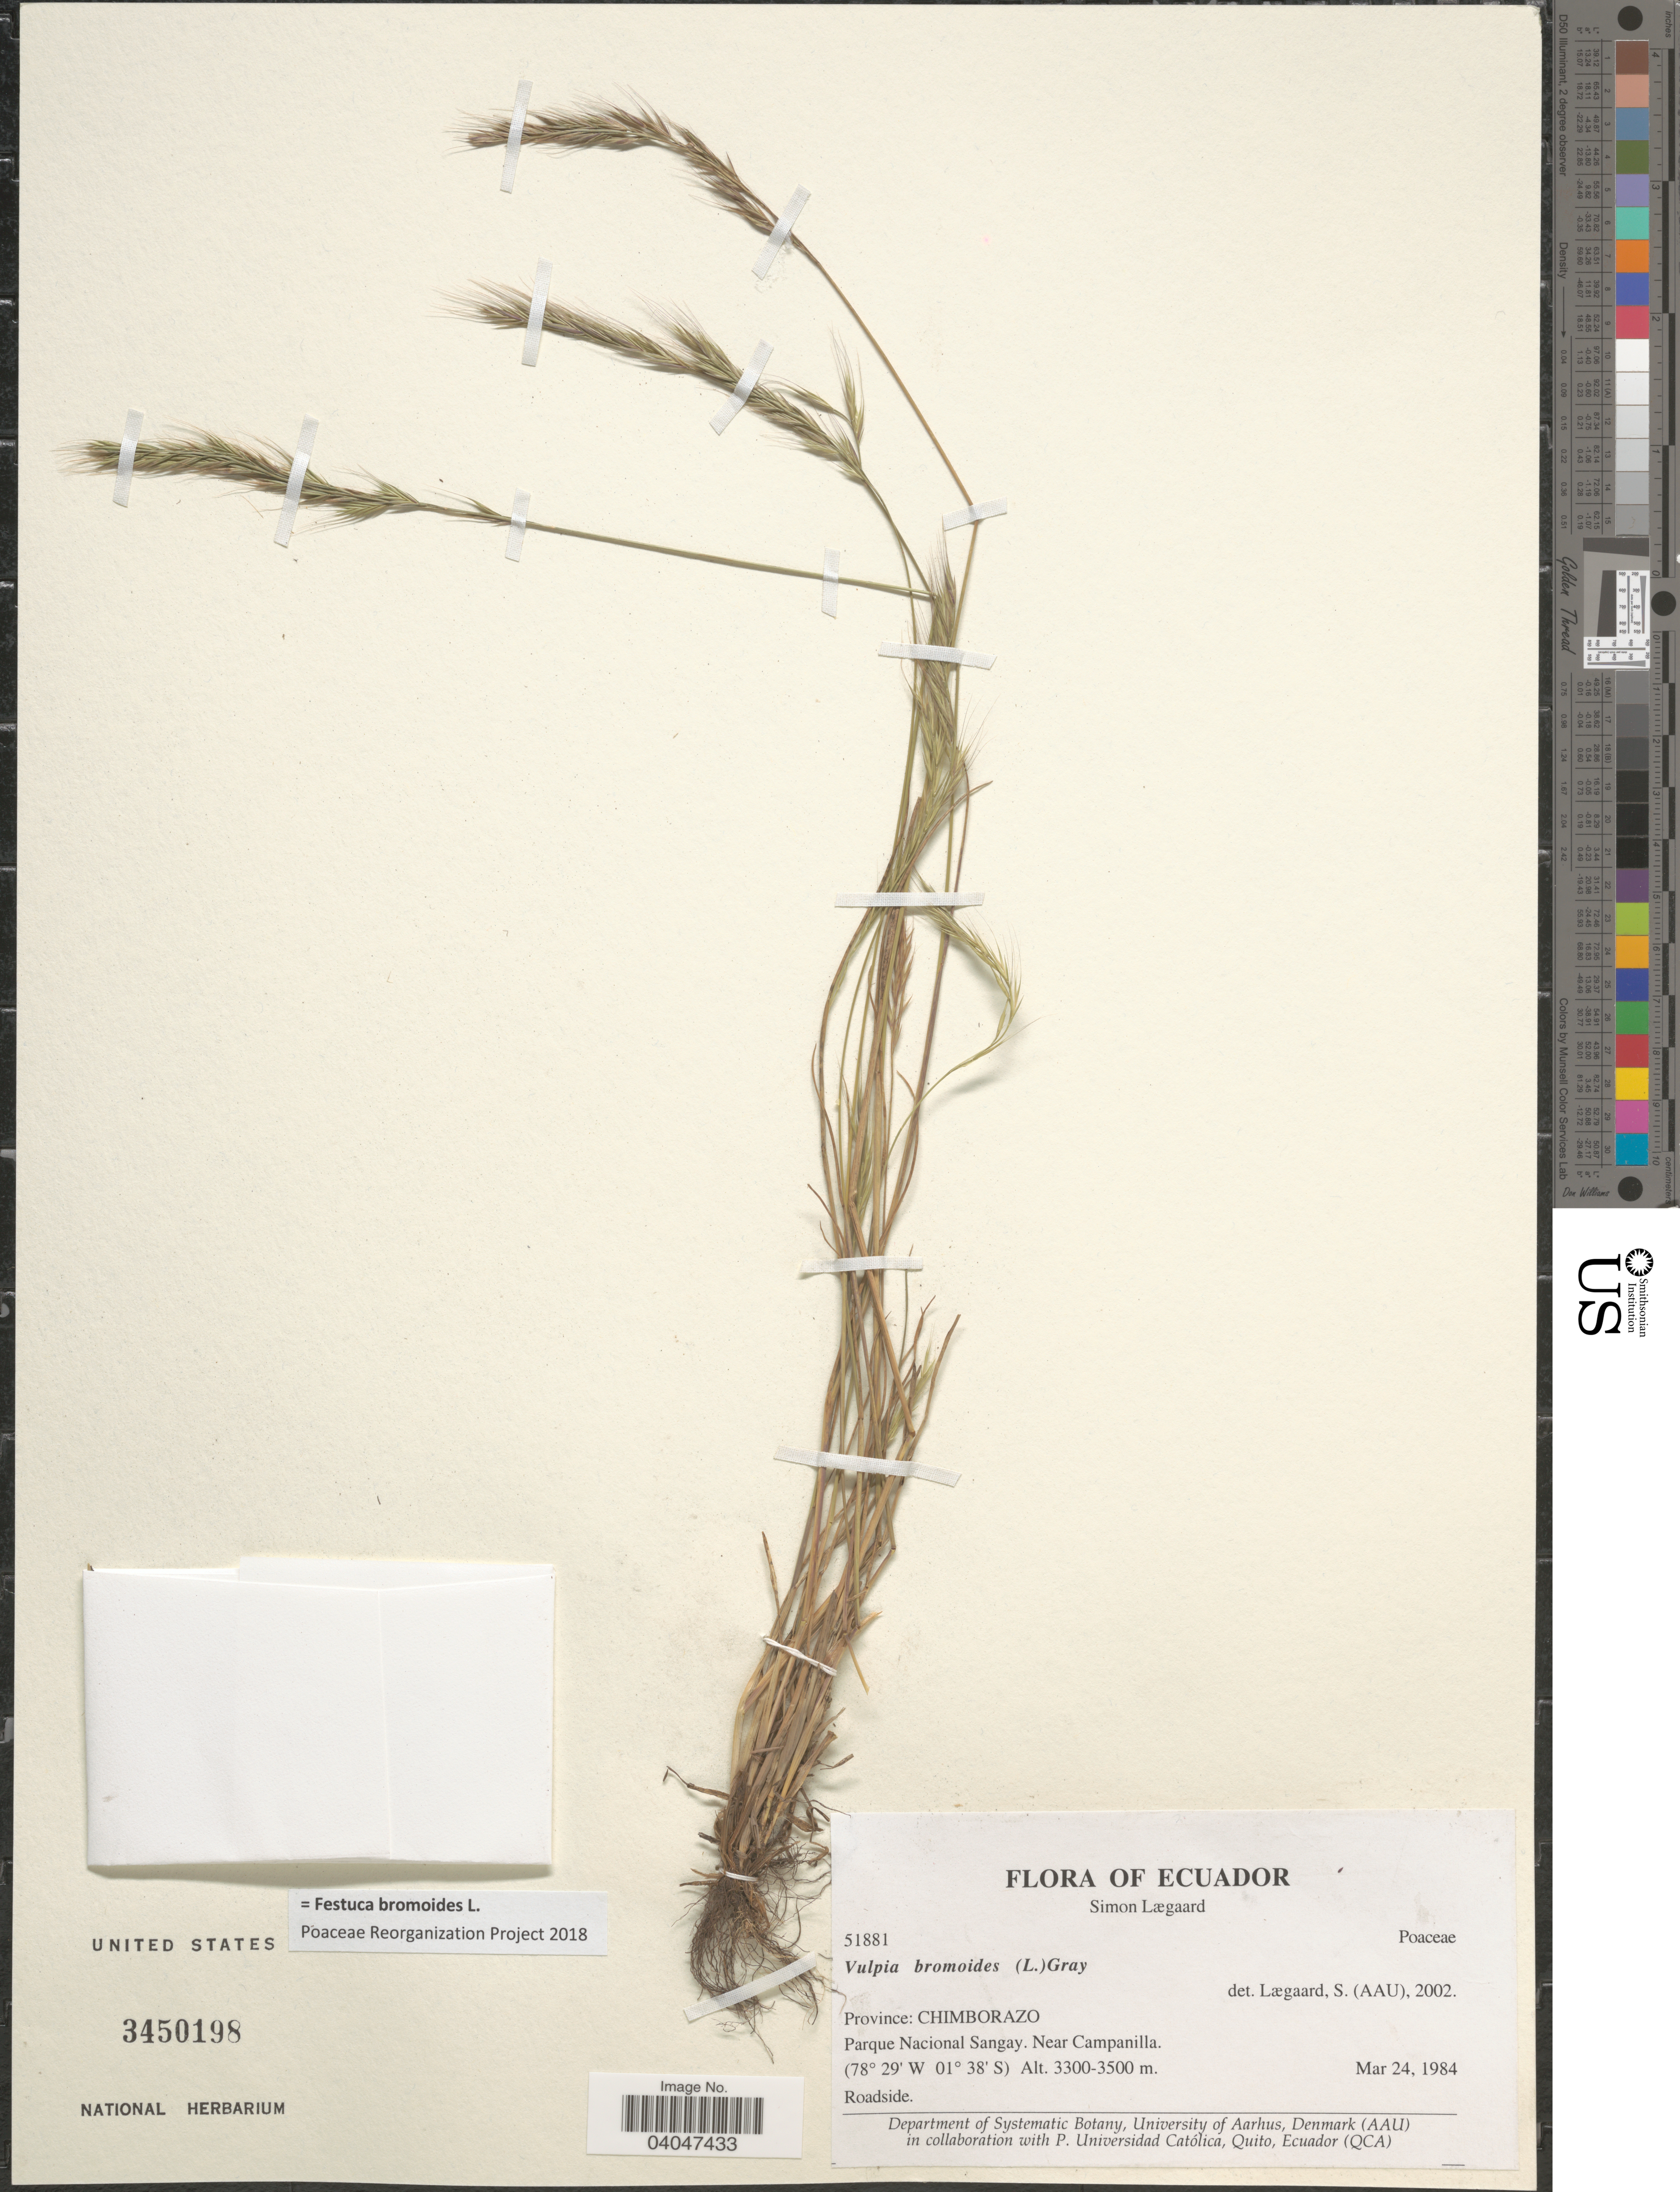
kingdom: Plantae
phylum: Tracheophyta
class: Liliopsida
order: Poales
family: Poaceae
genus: Festuca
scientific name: Festuca bromoides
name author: L.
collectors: S. Lægaard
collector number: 51881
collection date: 1984-03-24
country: Ecuador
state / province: Chimborazo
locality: Parque Nacional Sangay. Near Campanilla.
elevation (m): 3300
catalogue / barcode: US 3450198